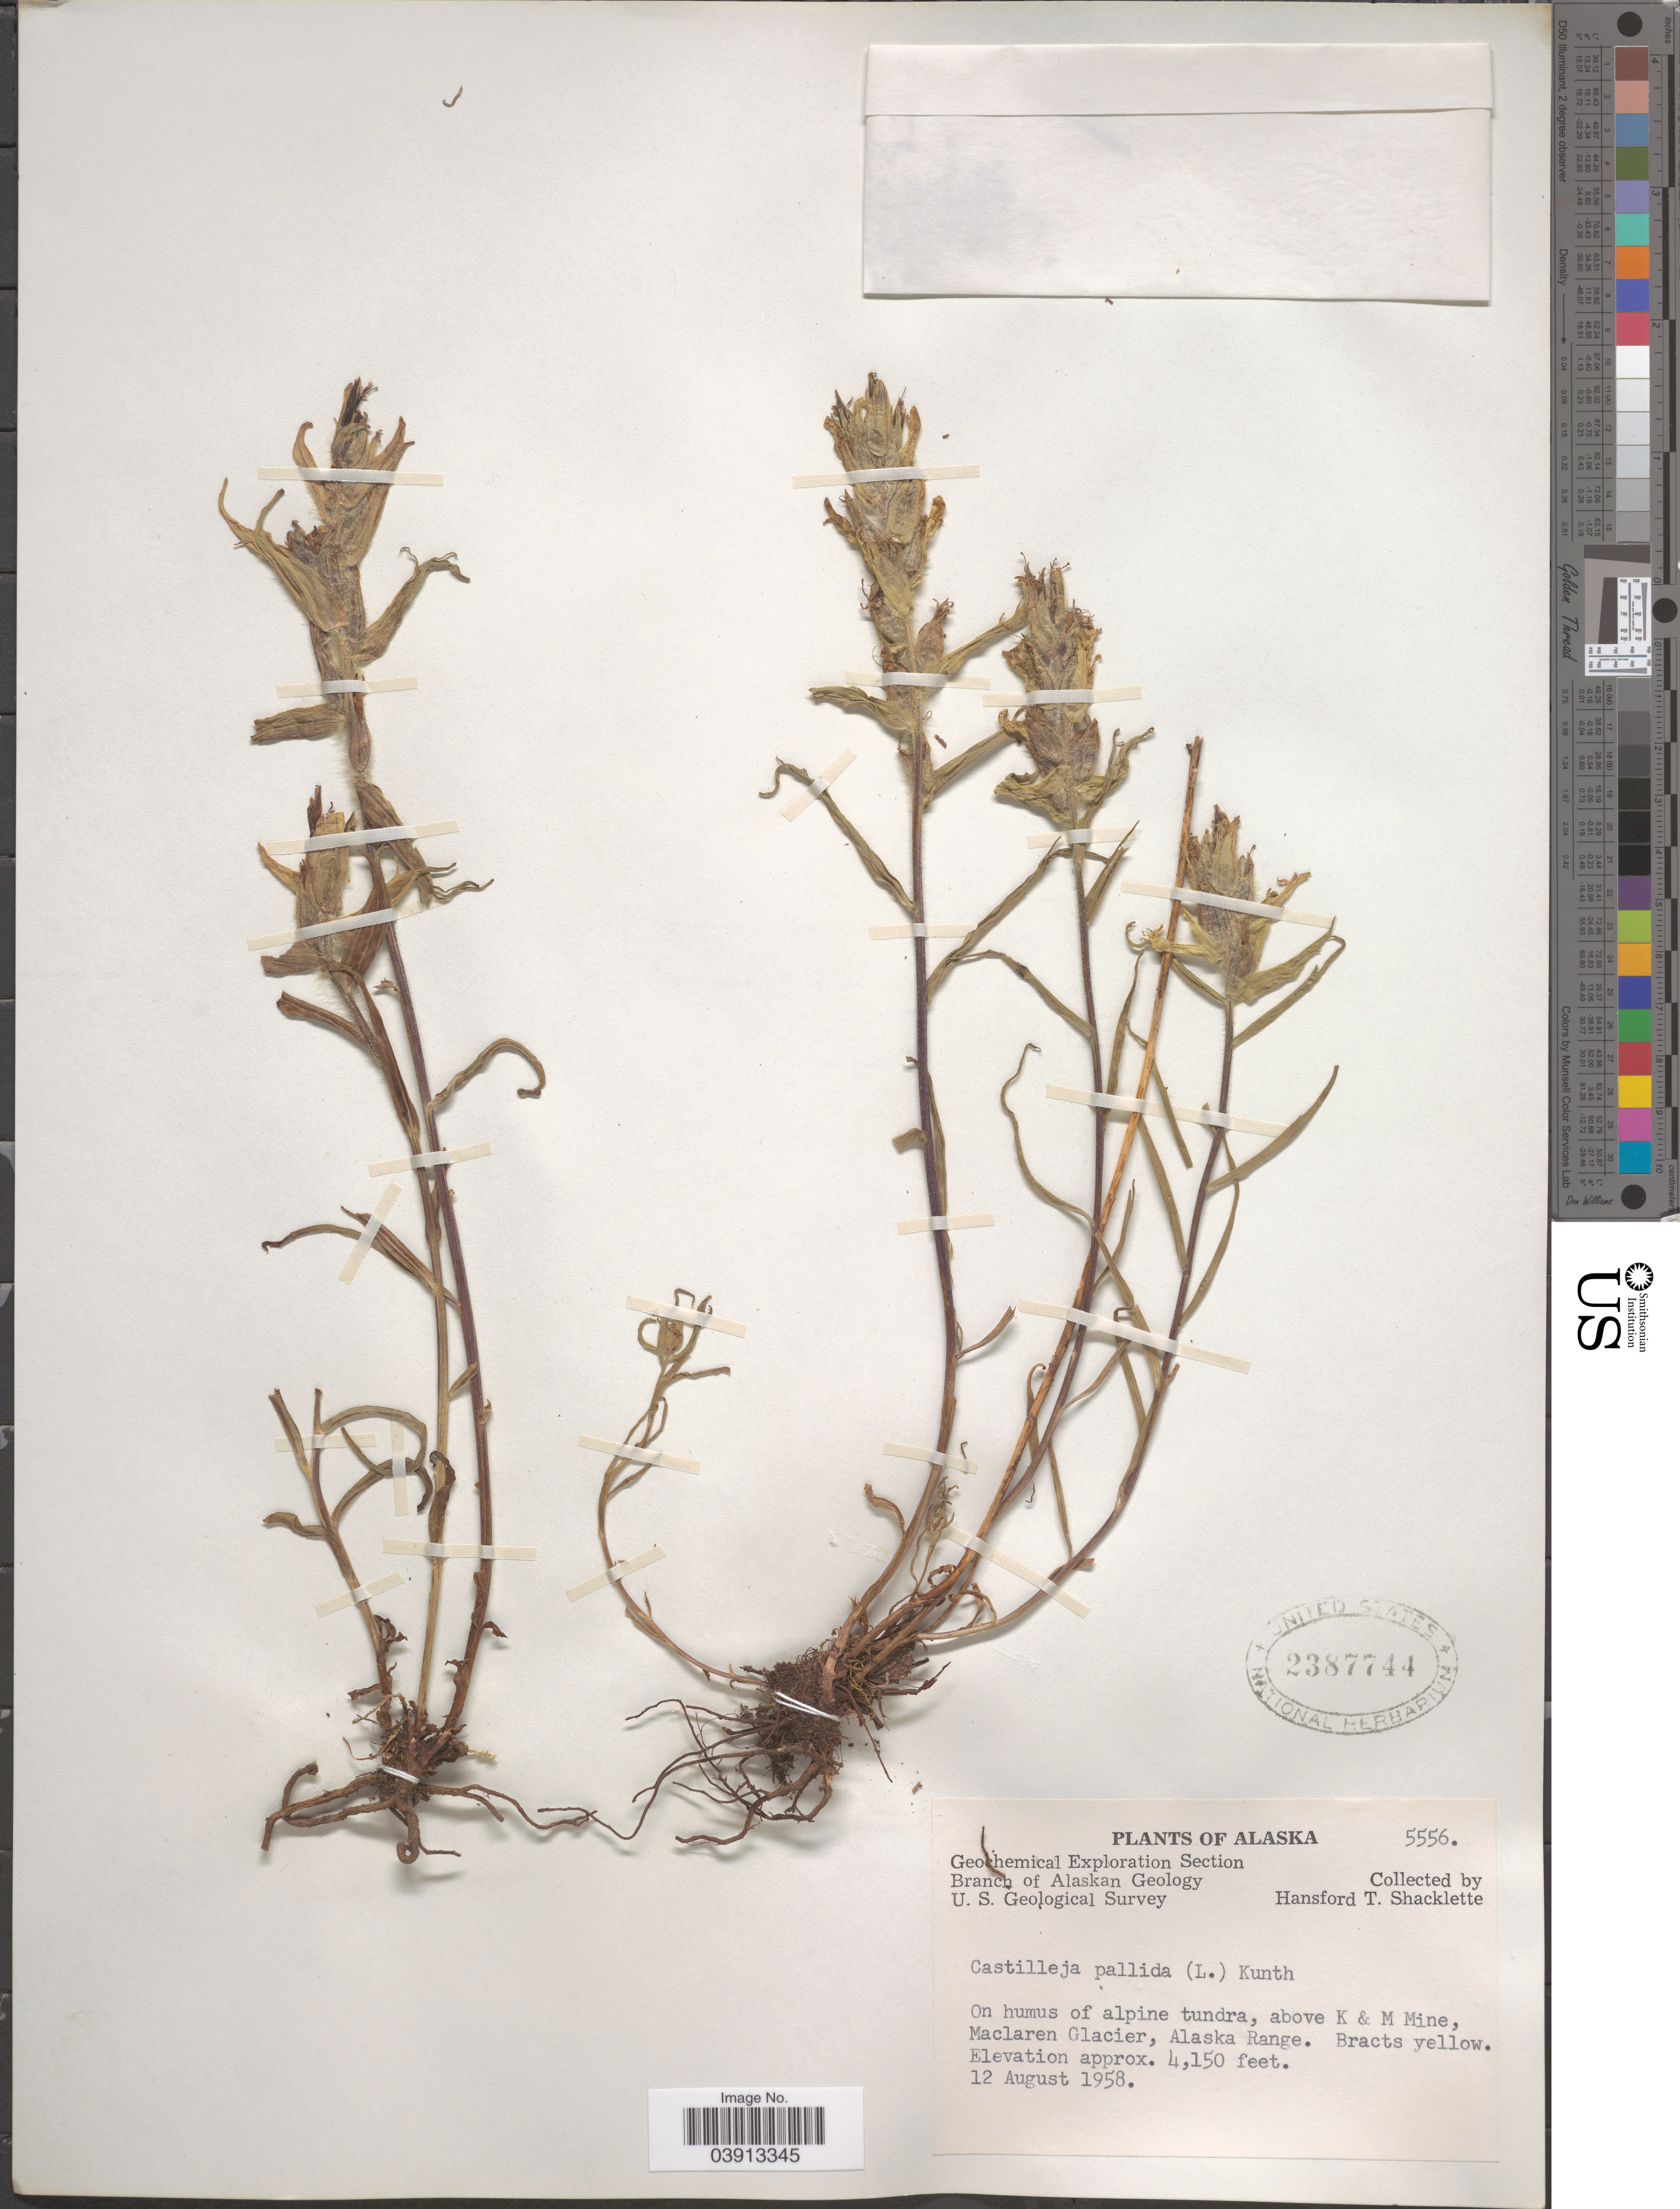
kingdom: Plantae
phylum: Tracheophyta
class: Magnoliopsida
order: Lamiales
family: Orobanchaceae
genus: Castilleja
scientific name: Castilleja pallida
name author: (L.) Spreng.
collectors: H. Shacklette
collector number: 5556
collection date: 1958-08-12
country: United States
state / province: Alaska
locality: On humus of alpine tundra, above K & M Mine, Maclaren Glacier, Alaska Range.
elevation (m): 1265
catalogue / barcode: US 2387744